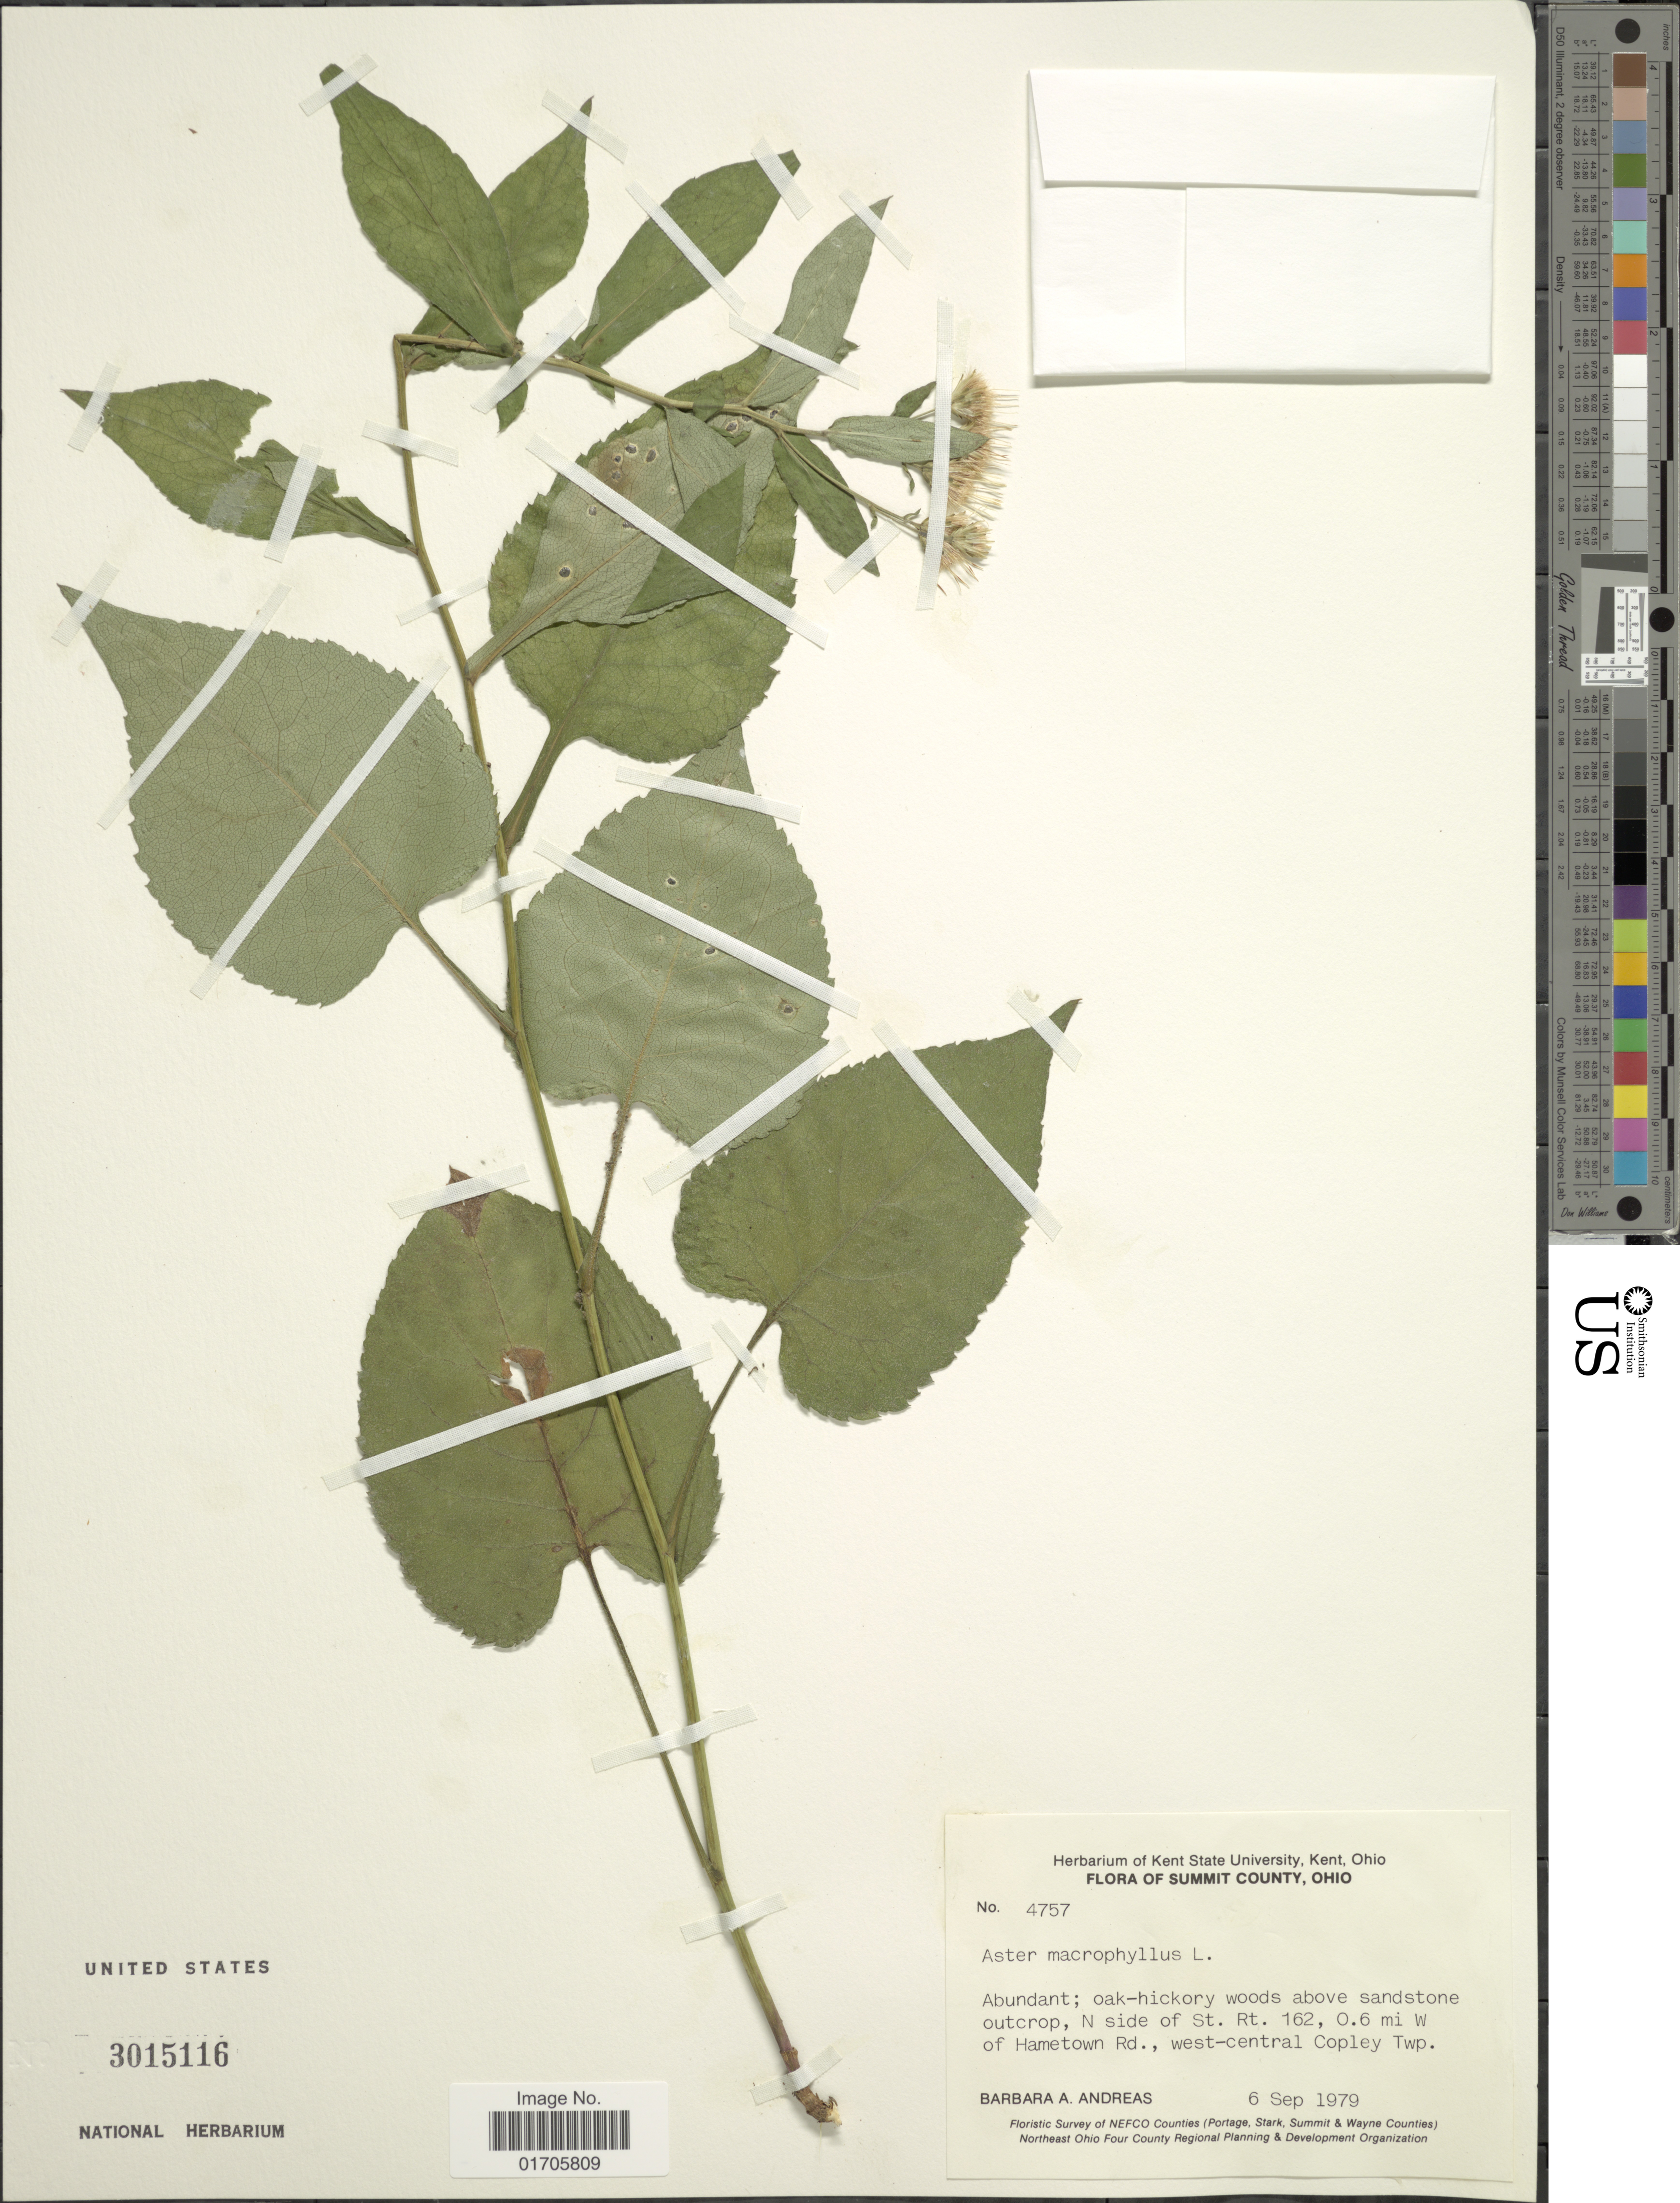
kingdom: Plantae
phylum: Tracheophyta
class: Magnoliopsida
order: Asterales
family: Asteraceae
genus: Eurybia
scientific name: Eurybia macrophylla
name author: (L.) Cass.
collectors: B. A. Andreas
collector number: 4757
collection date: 1979-09-06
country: United States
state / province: Ohio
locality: Summit County, Ohio. Abundant; oak-hickory woods above sandstone outcrop, N side of St. Rt. 162, 0.6 mi W of Hametown Rd., west-central Copley Twp.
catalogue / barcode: US 3015116